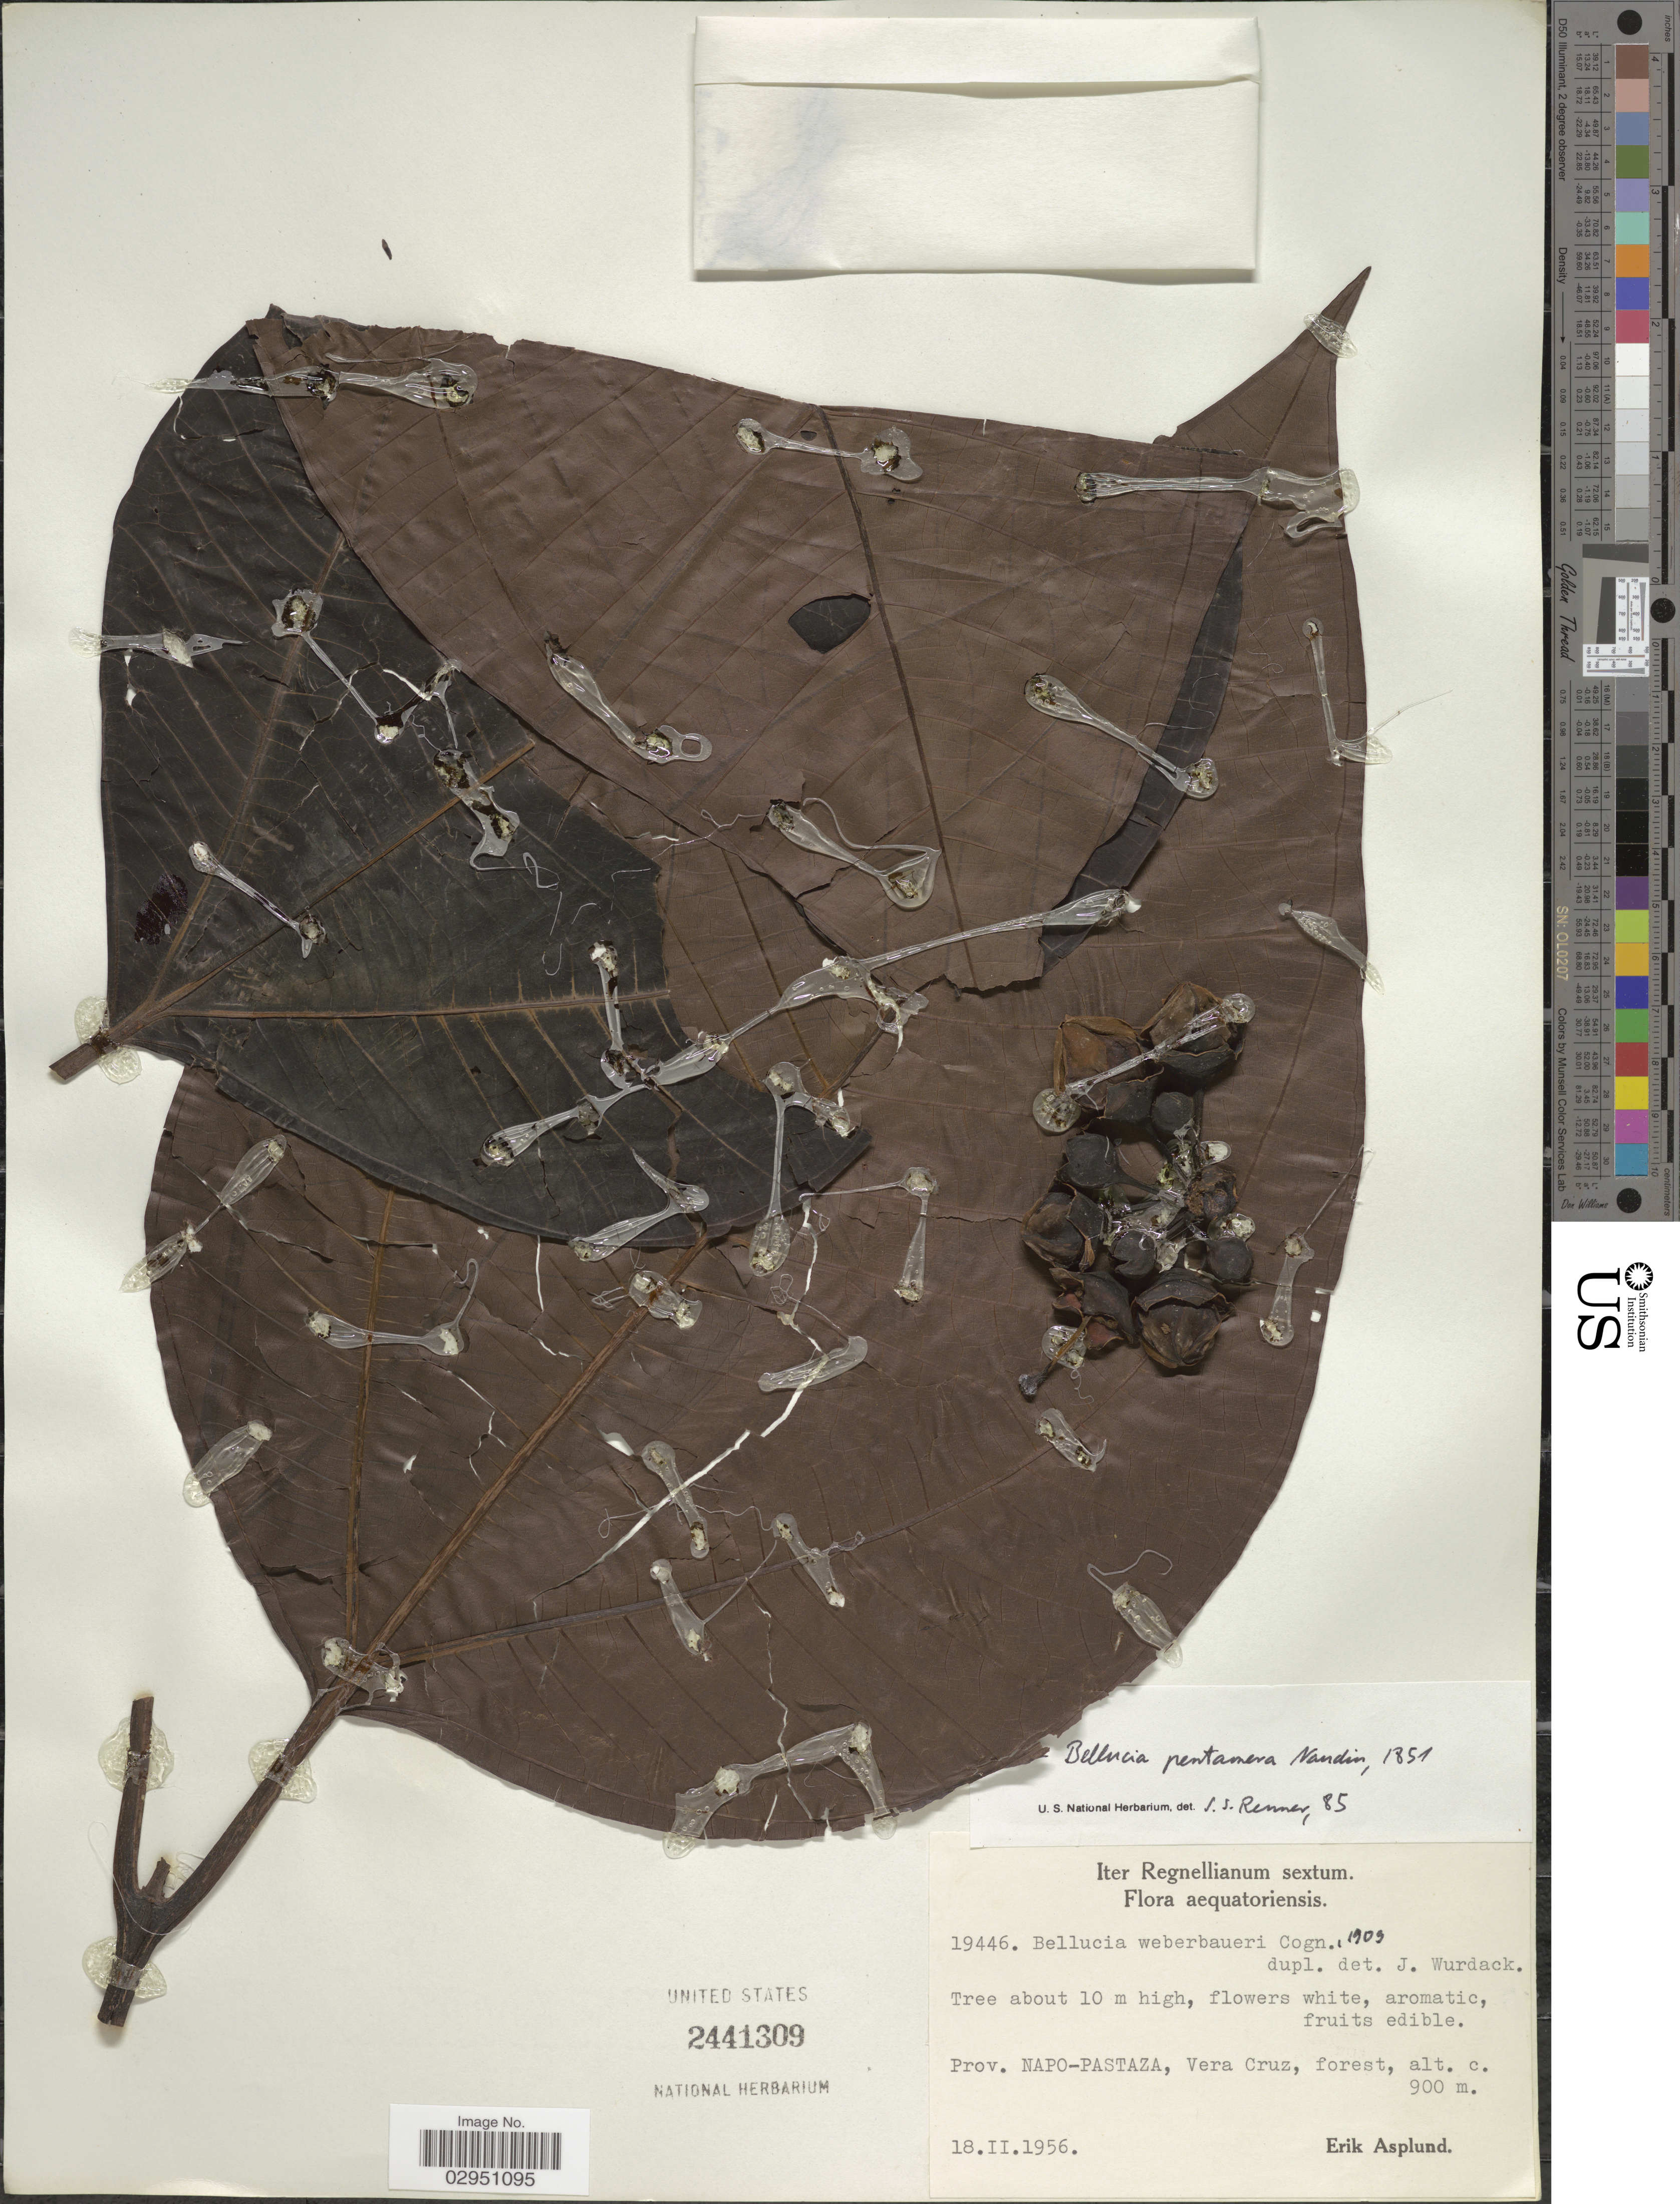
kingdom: Plantae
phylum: Tracheophyta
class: Magnoliopsida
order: Myrtales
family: Melastomataceae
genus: Bellucia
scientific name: Bellucia pentamera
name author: Naudin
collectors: E. Asplund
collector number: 19446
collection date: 1956-02-18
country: Ecuador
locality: Aequatoriensis. Prov. Napo-Pastaza, Vera Cruz.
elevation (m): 900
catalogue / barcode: US 2441309